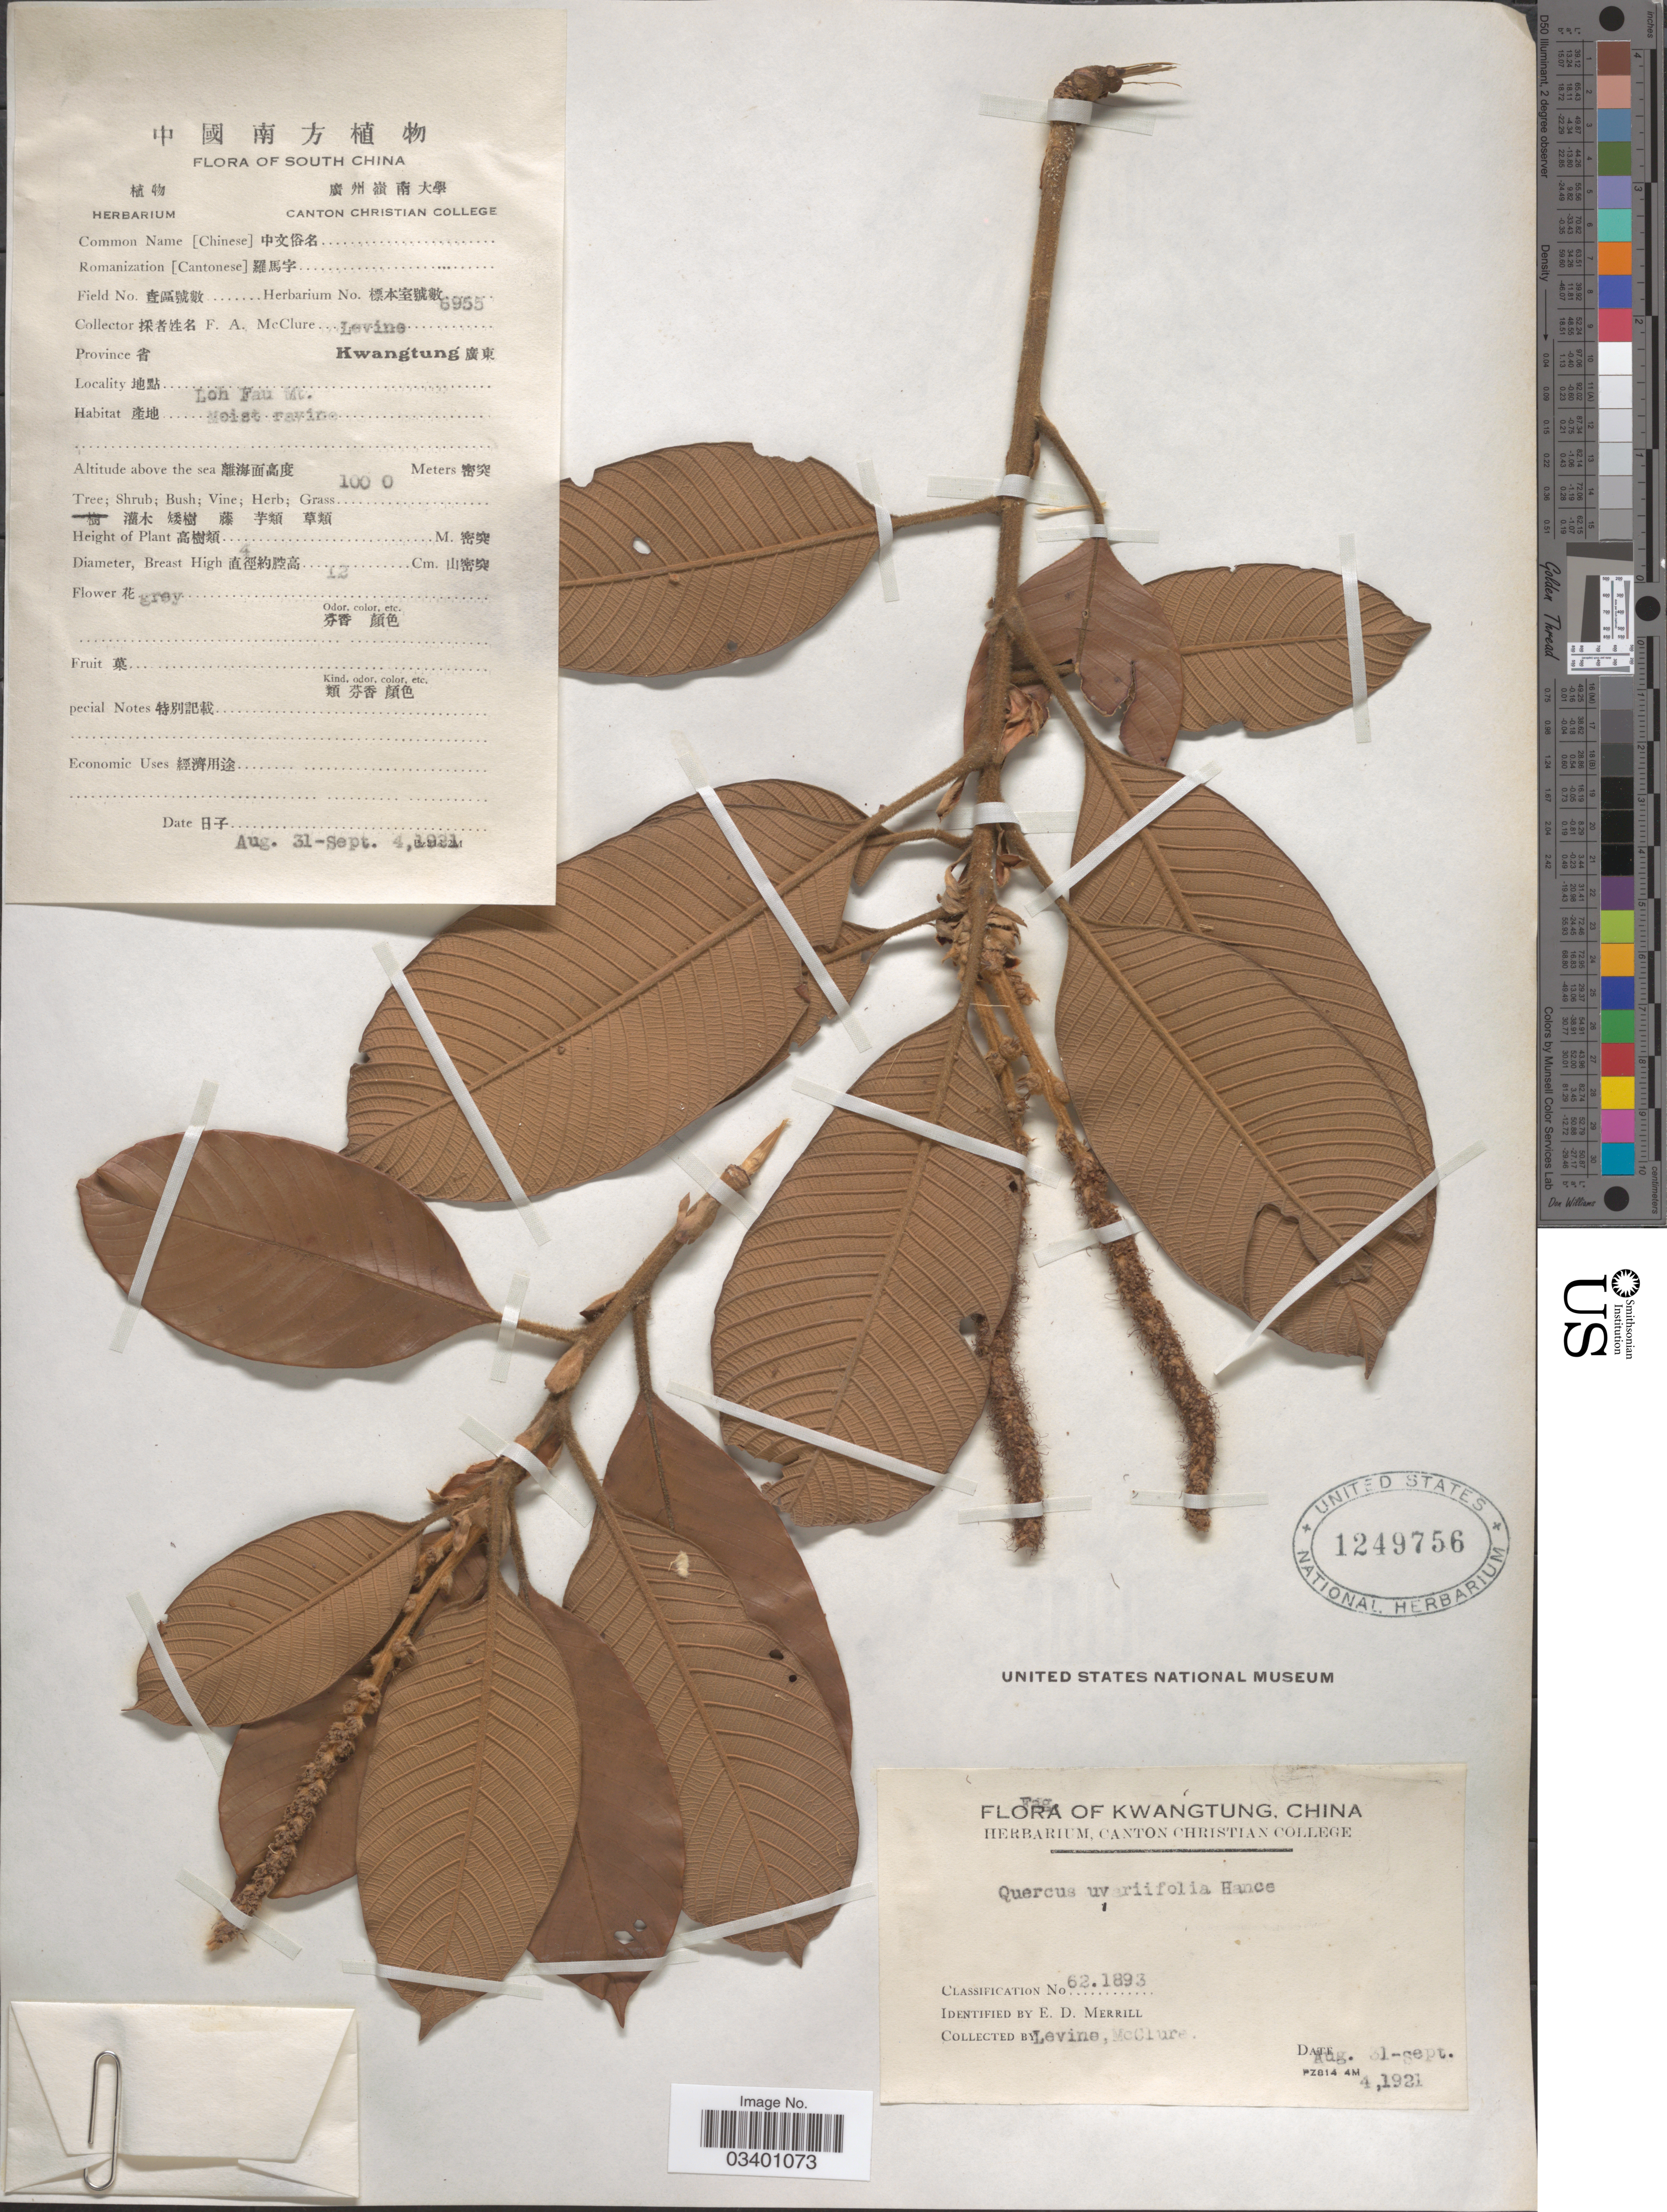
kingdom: Plantae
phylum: Tracheophyta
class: Magnoliopsida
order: Fagales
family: Fagaceae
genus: Lithocarpus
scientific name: Lithocarpus uvariifolius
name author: (Hance) Rehder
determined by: Strong, Mark T., (BOT), Smithsonian Institution - National Museum of Natural History (UNITED STATES)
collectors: F. A. McClure & -. Levine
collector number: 6955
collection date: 1921-08-31/1921-09-04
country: China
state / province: Guangdong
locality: Province Kwangtung, Loh Fau Mt.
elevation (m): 1000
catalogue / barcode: US 1249756